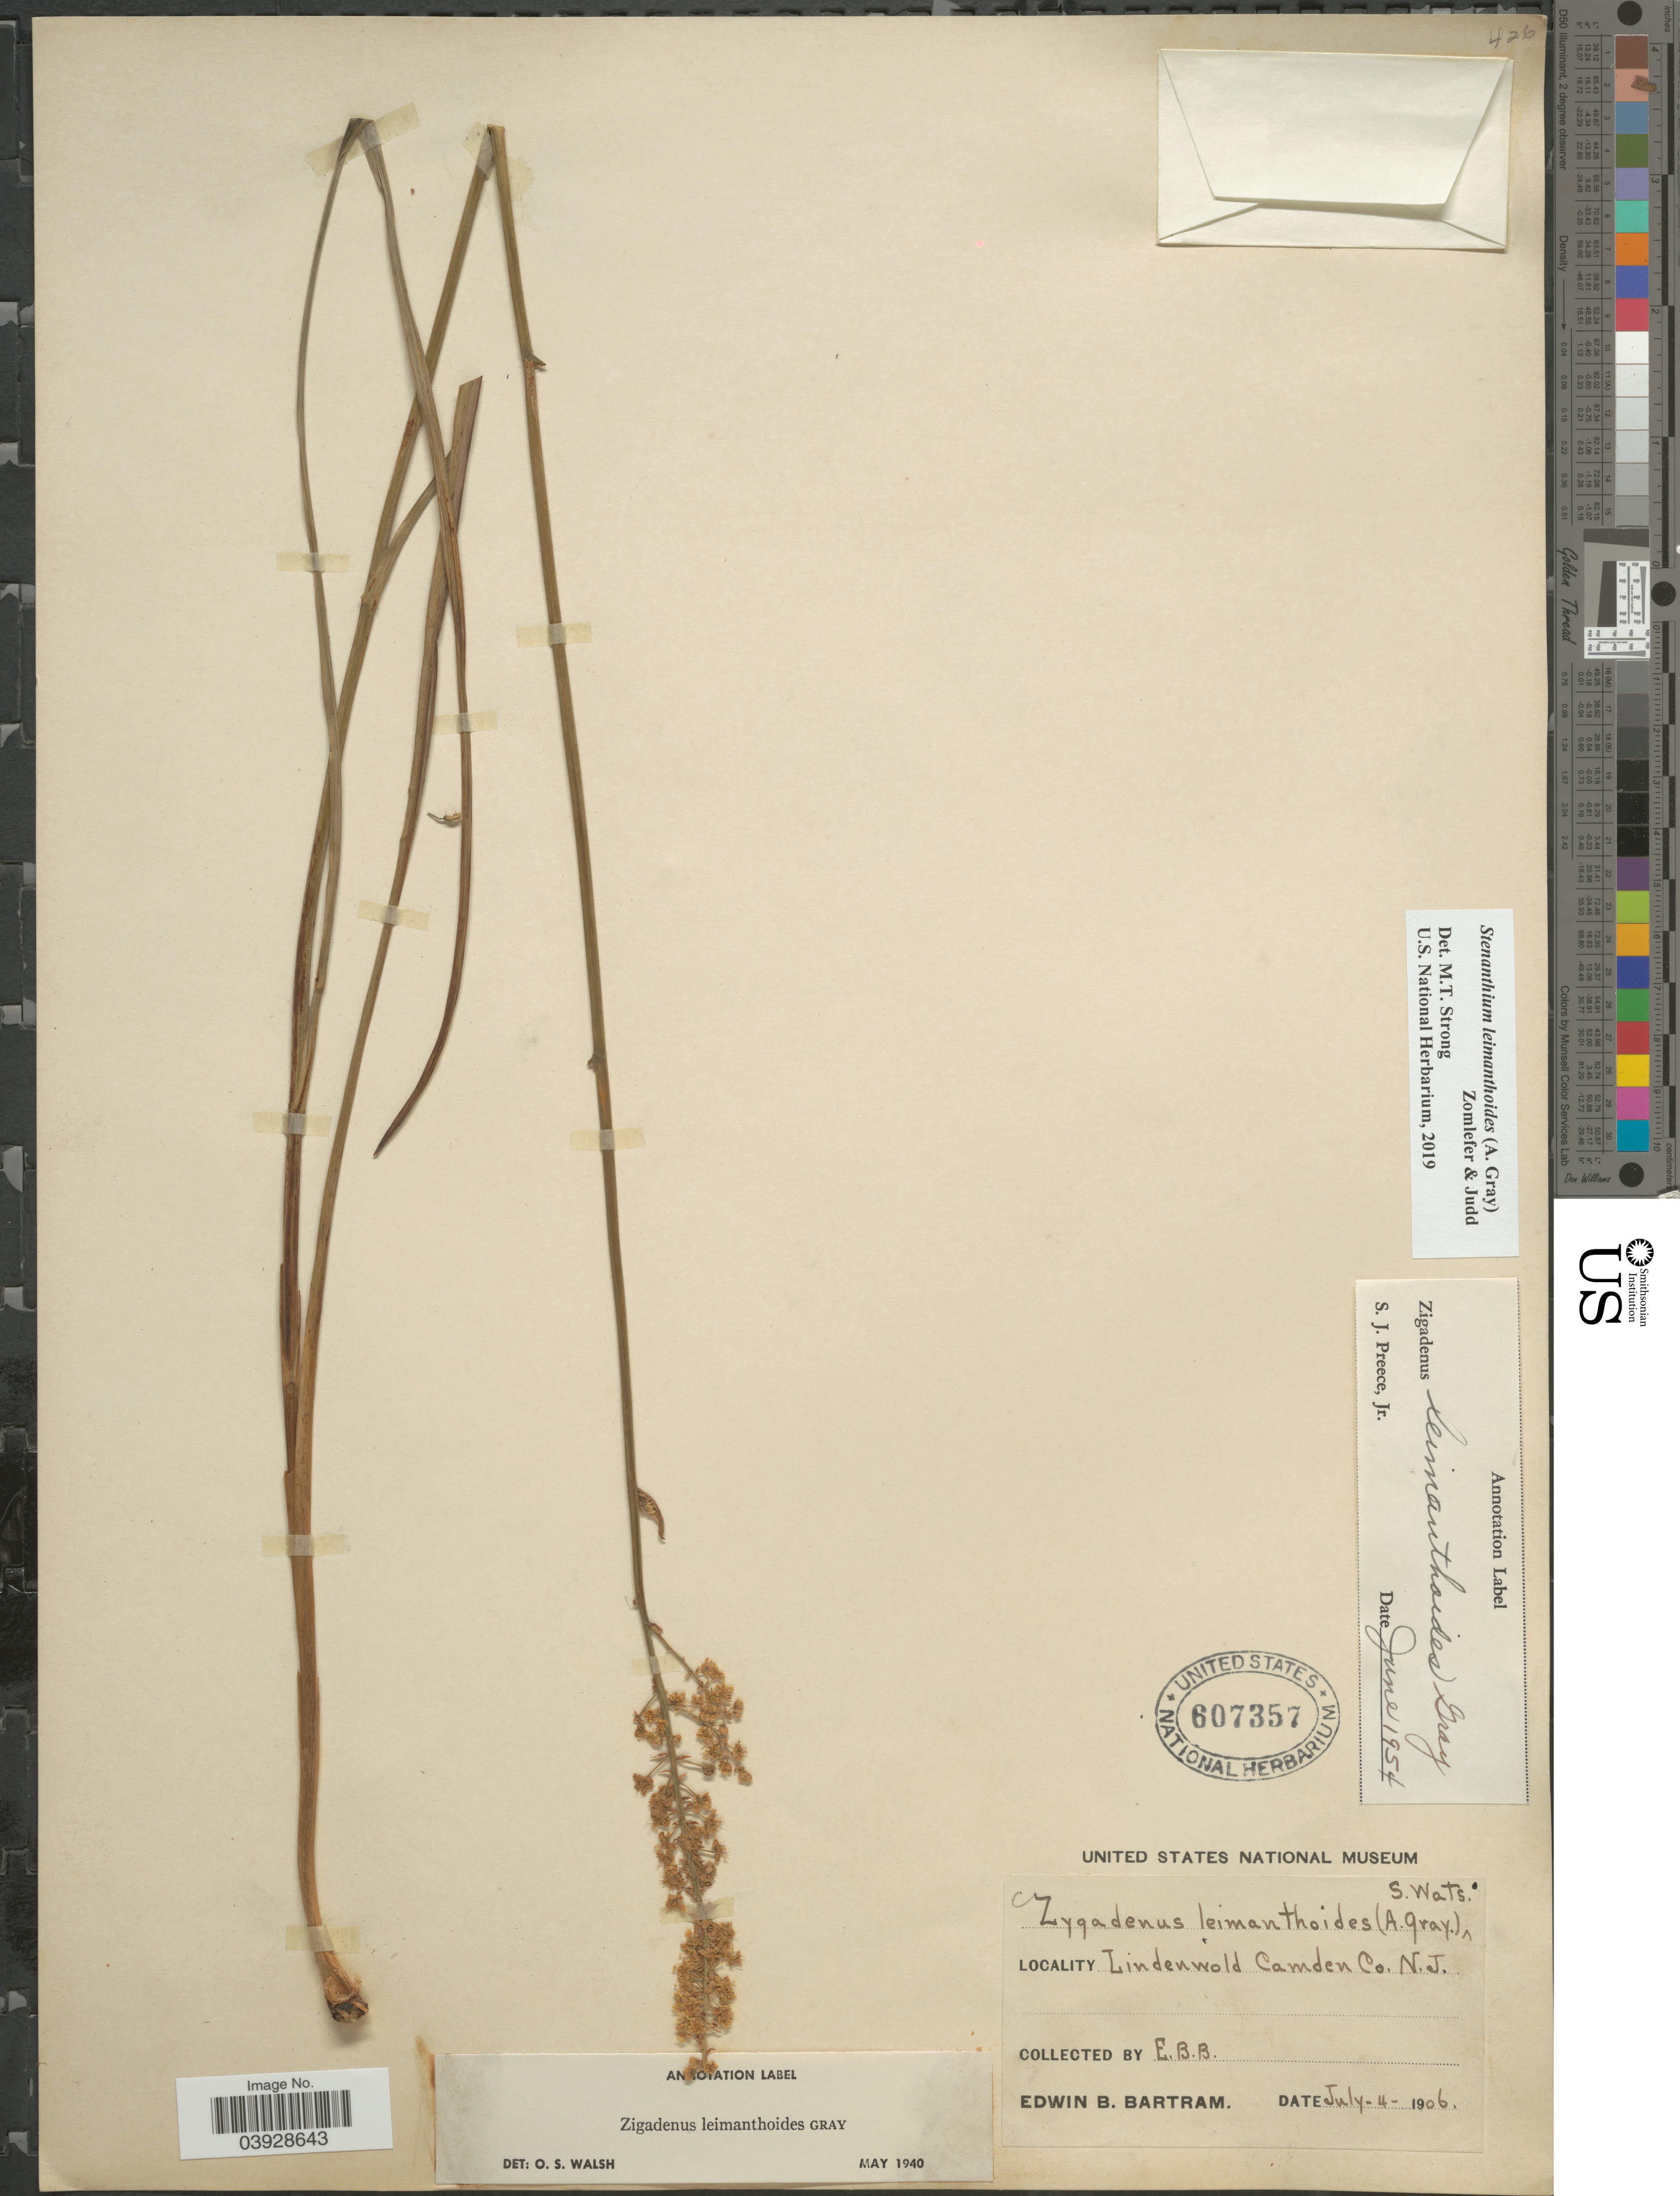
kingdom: Plantae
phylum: Tracheophyta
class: Liliopsida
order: Liliales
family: Melanthiaceae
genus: Stenanthium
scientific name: Stenanthium leimanthoides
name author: (A. Gray) Zomlefer & Judd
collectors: E. B. Bartram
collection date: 1906-07-04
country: United States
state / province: New Jersey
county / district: Camden County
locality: Lindenwold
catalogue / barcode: US 607357